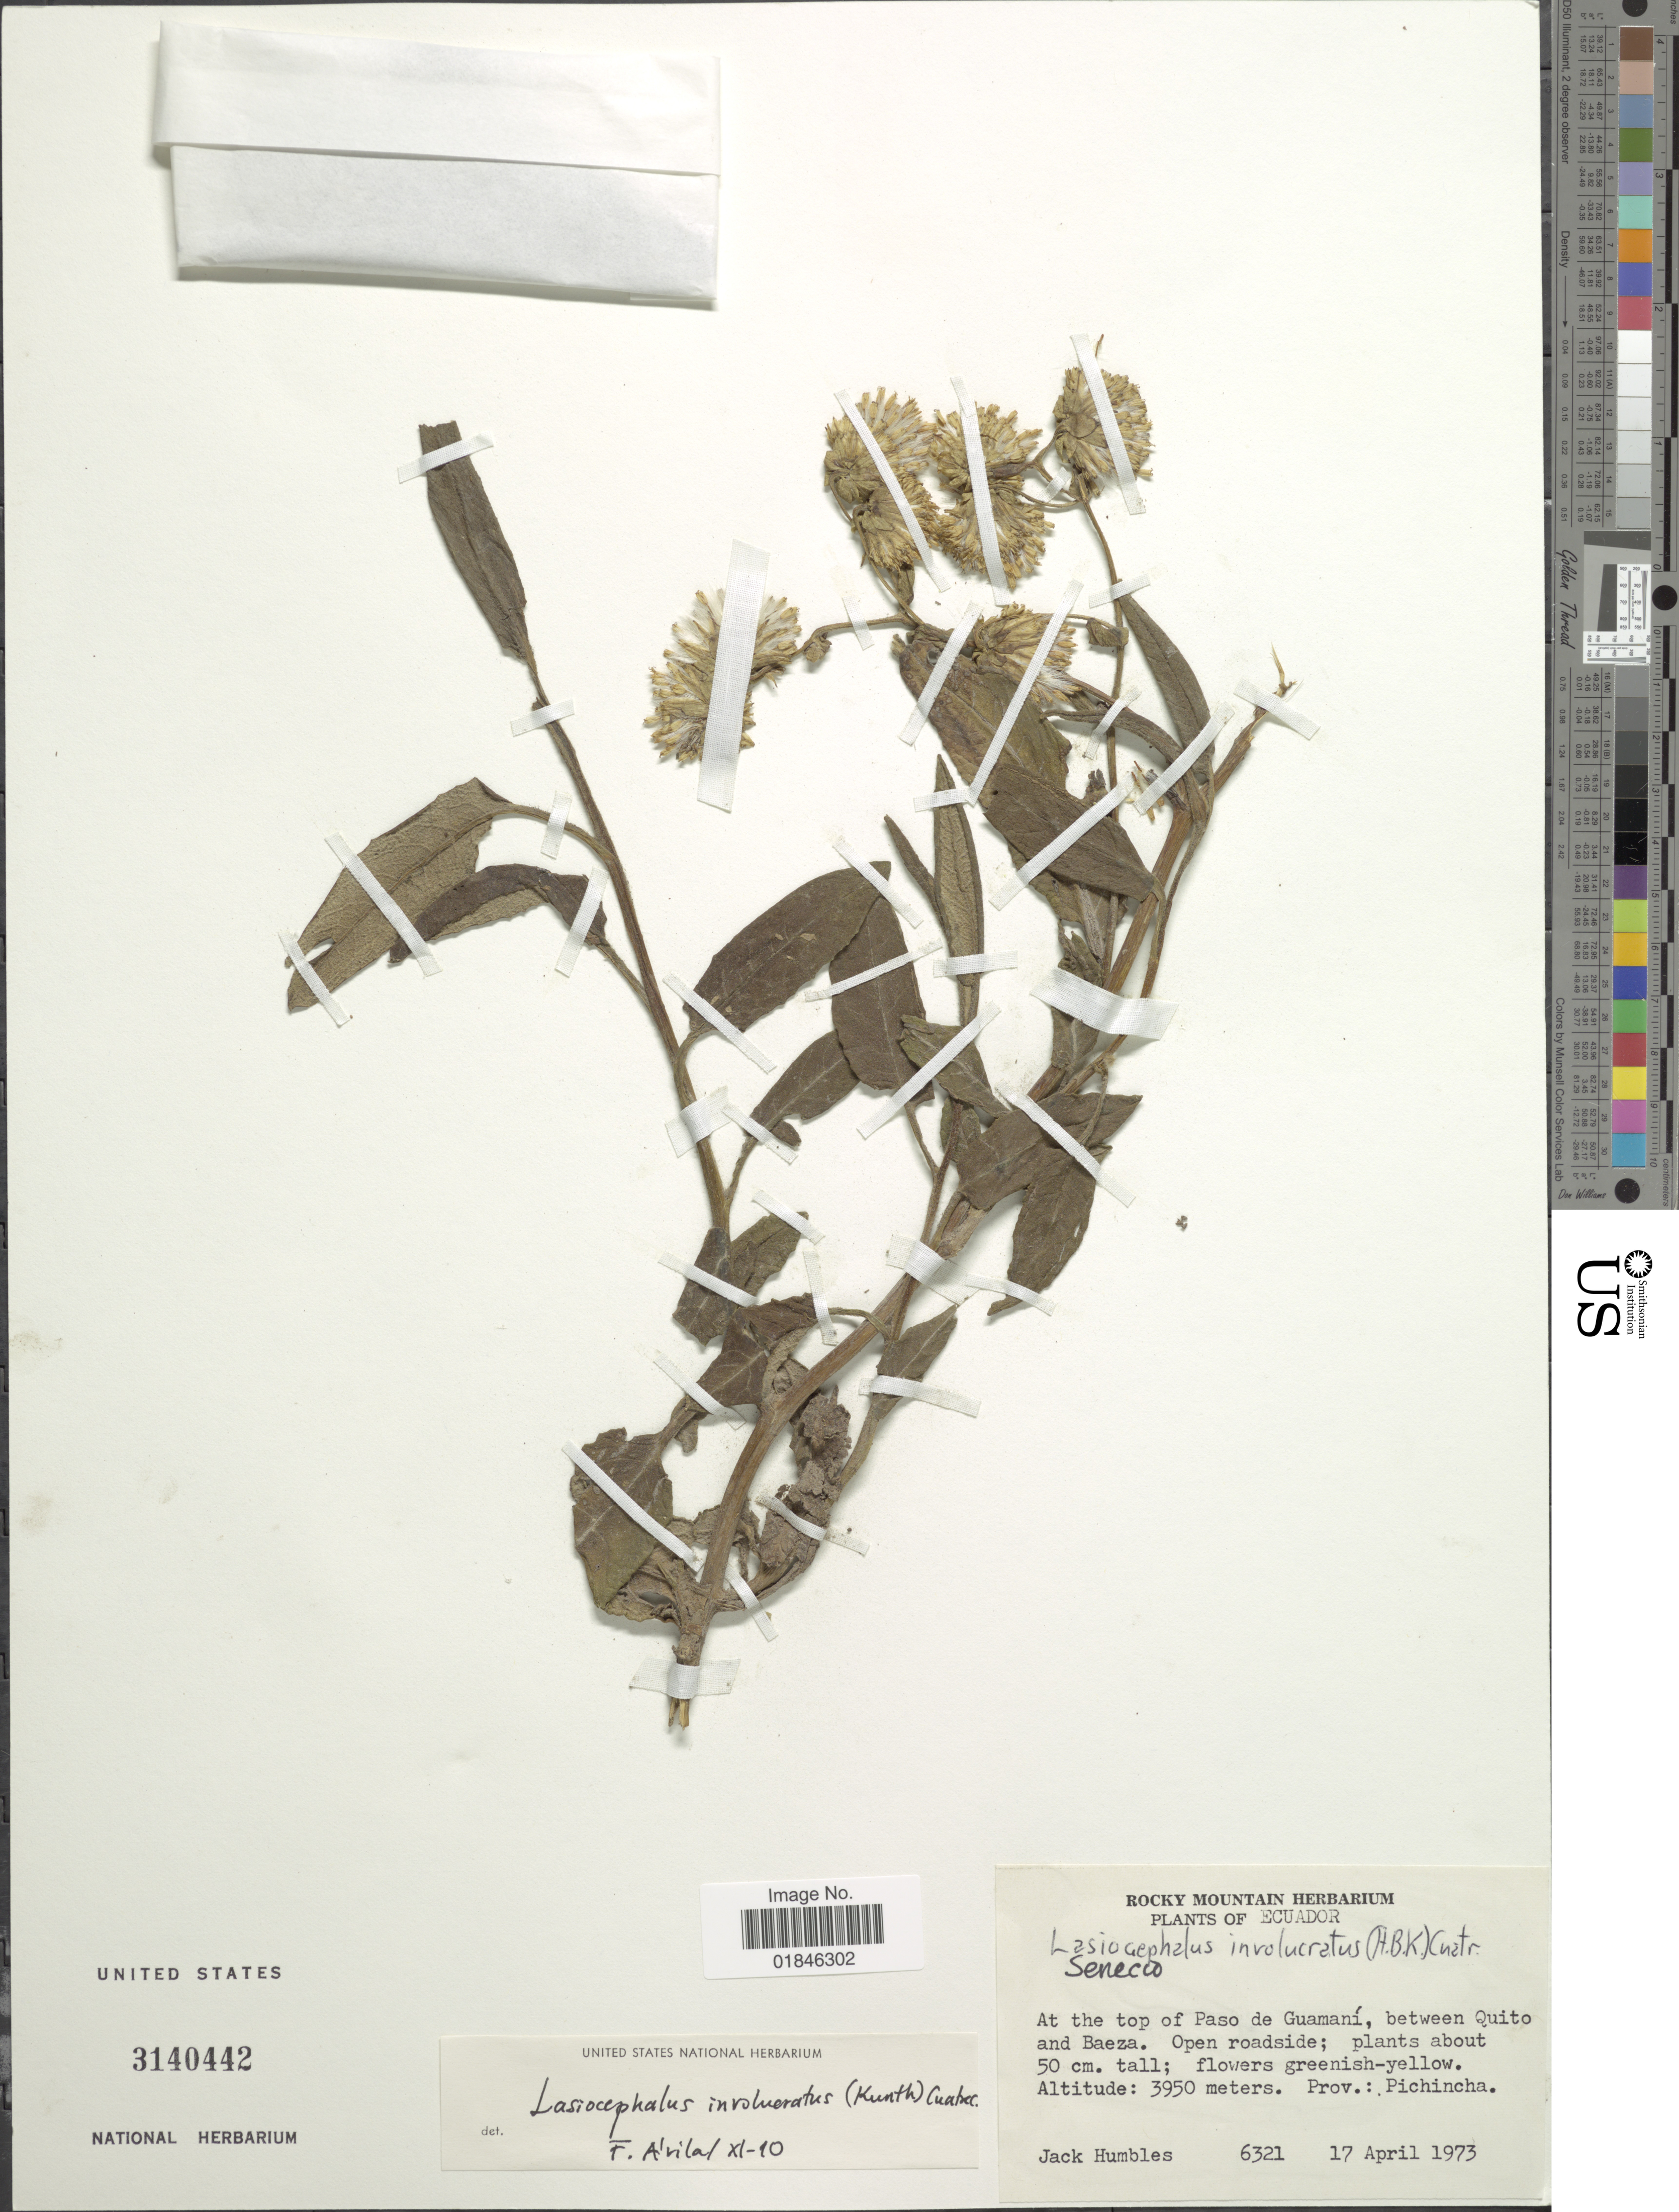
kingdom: Plantae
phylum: Tracheophyta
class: Magnoliopsida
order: Asterales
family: Asteraceae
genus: Senecio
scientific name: Senecio involucratus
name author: (Kunth) DC.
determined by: Salomon, Luciana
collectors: J. Humbles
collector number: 6321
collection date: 1973-04-17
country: Ecuador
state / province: Pichincha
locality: At the top of Paso de Guamaní, between Quito and Baeza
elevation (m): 3950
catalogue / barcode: US 3140442